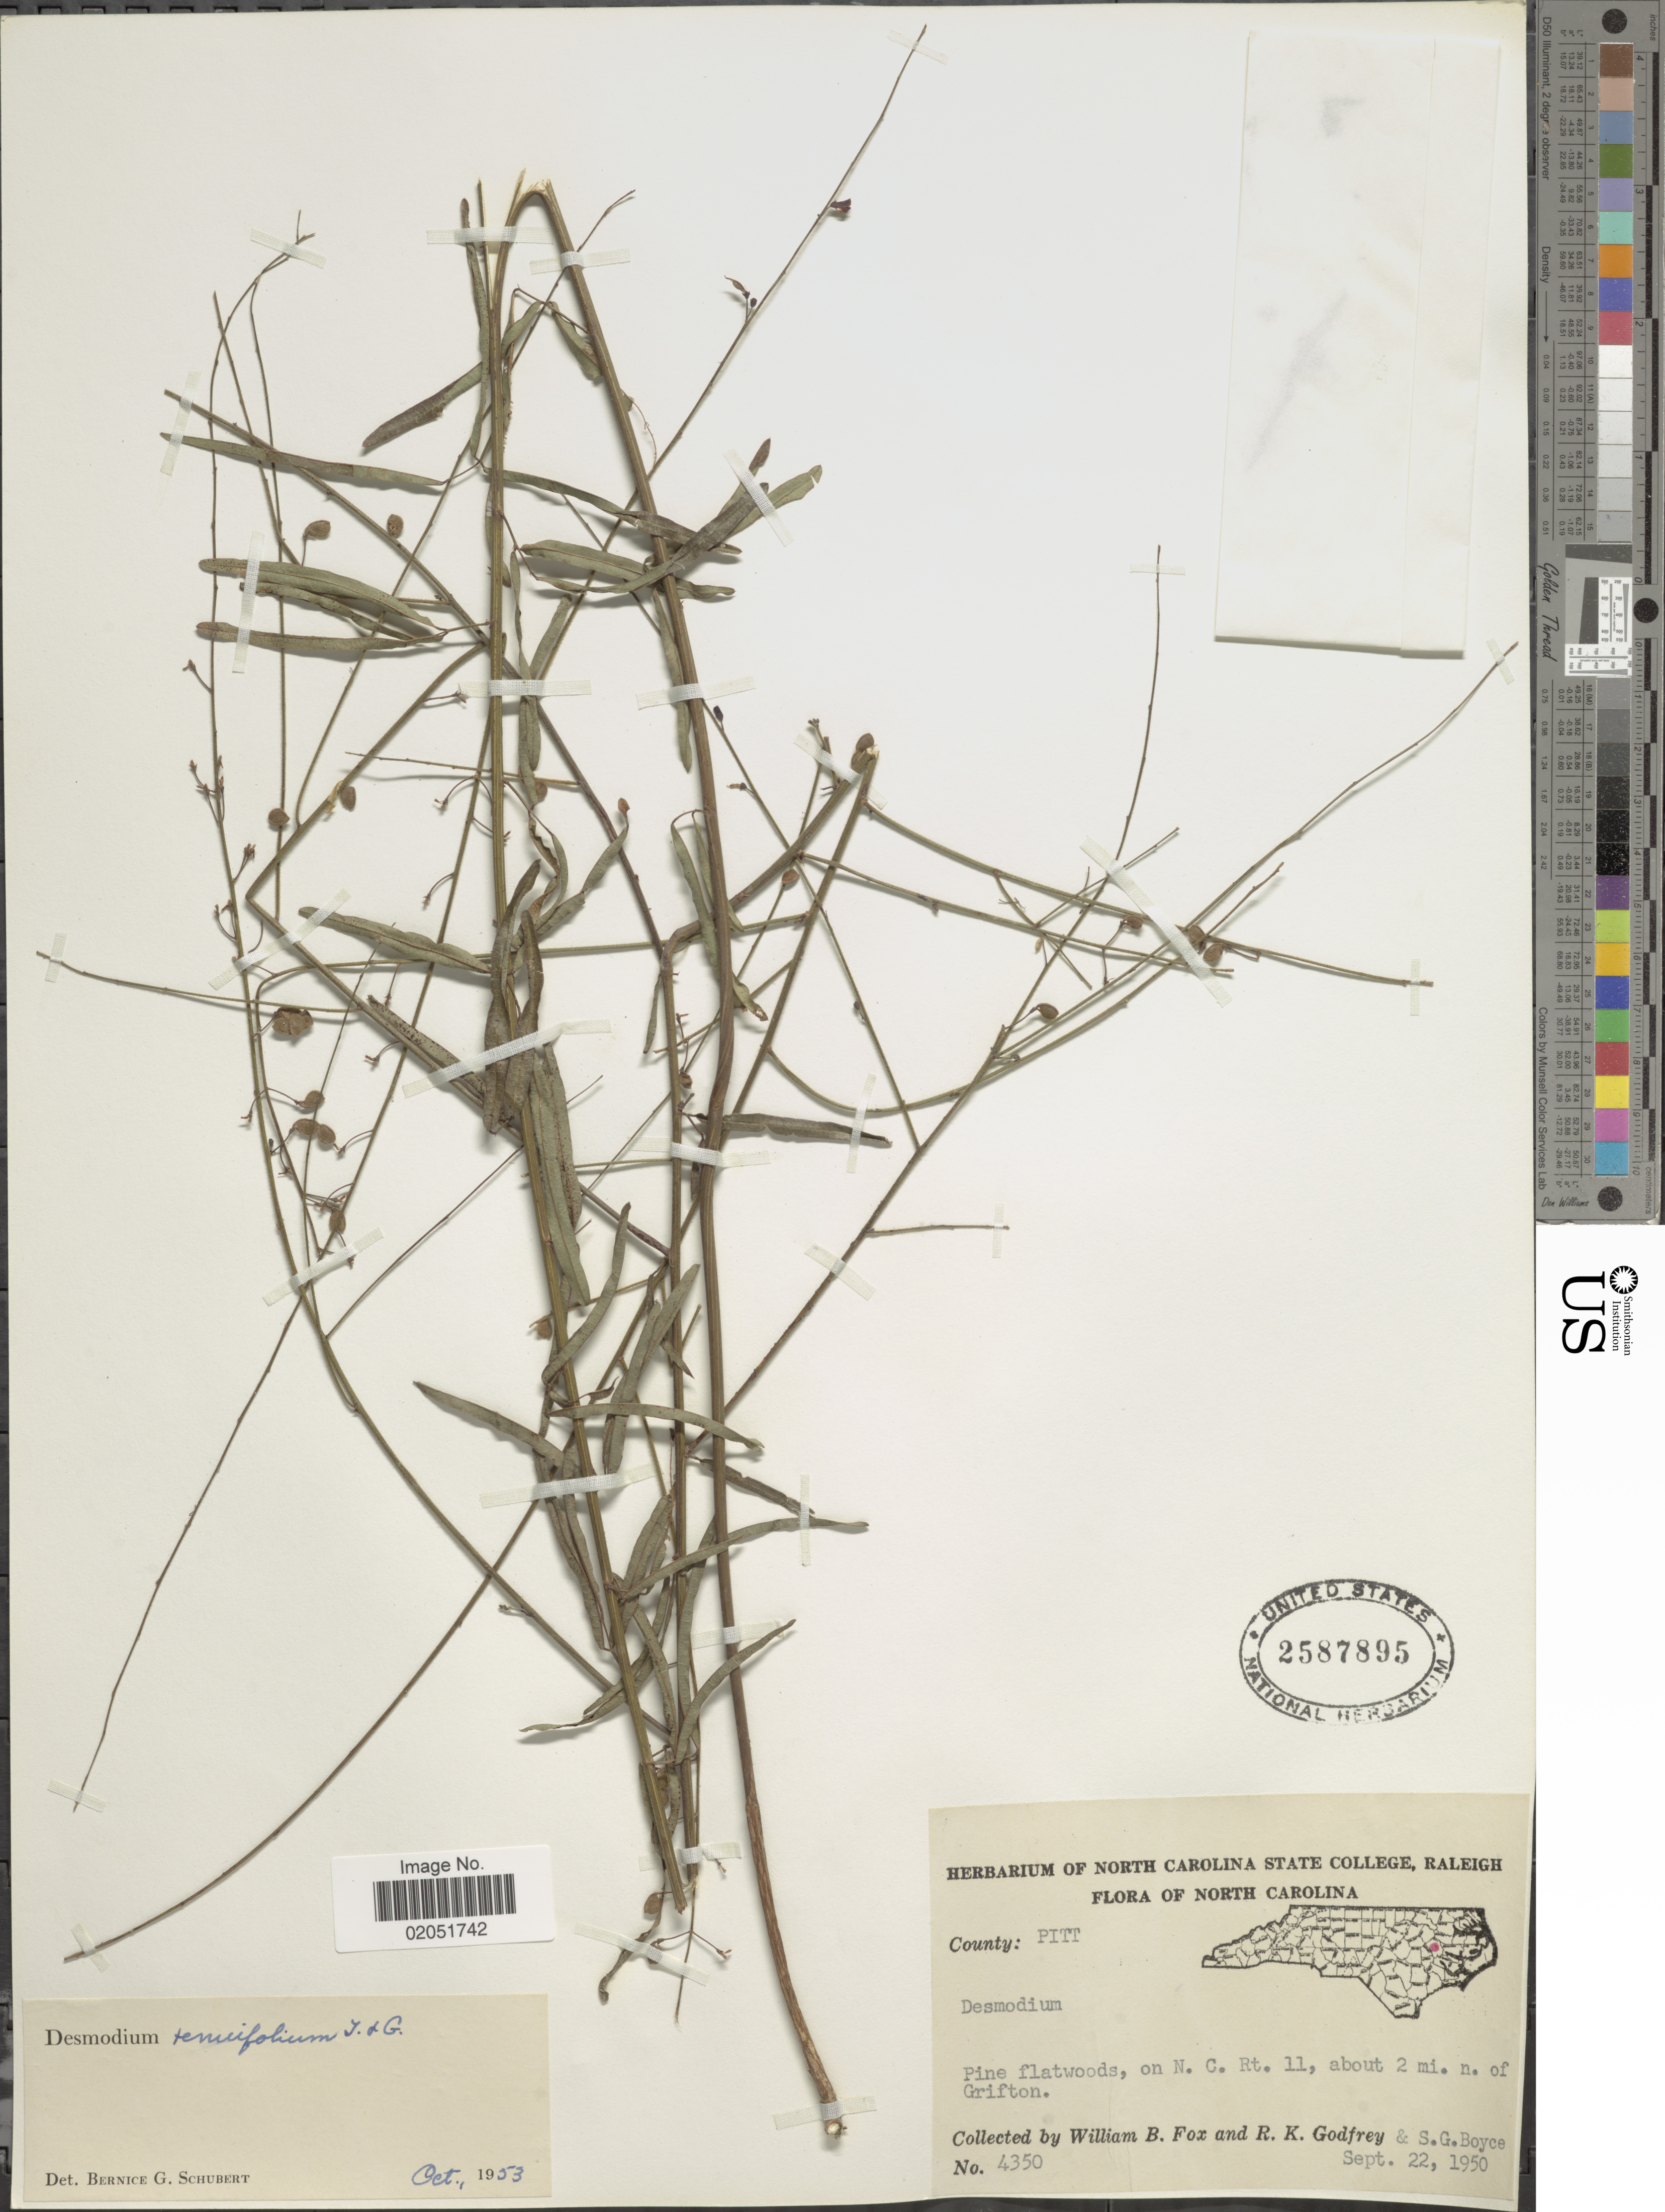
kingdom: Plantae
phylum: Tracheophyta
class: Magnoliopsida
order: Fabales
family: Fabaceae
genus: Desmodium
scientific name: Desmodium tenuifolium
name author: Torr. & A. Gray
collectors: W. B. Fox, R. K. Godfrey & S. Boyce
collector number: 4350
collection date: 1950-09-22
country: United States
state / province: North Carolina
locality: County: Pitt, Pine flatwoods, on N.C. Rt. 11, about 2 mi. n. of Grifton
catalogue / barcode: US 2587895